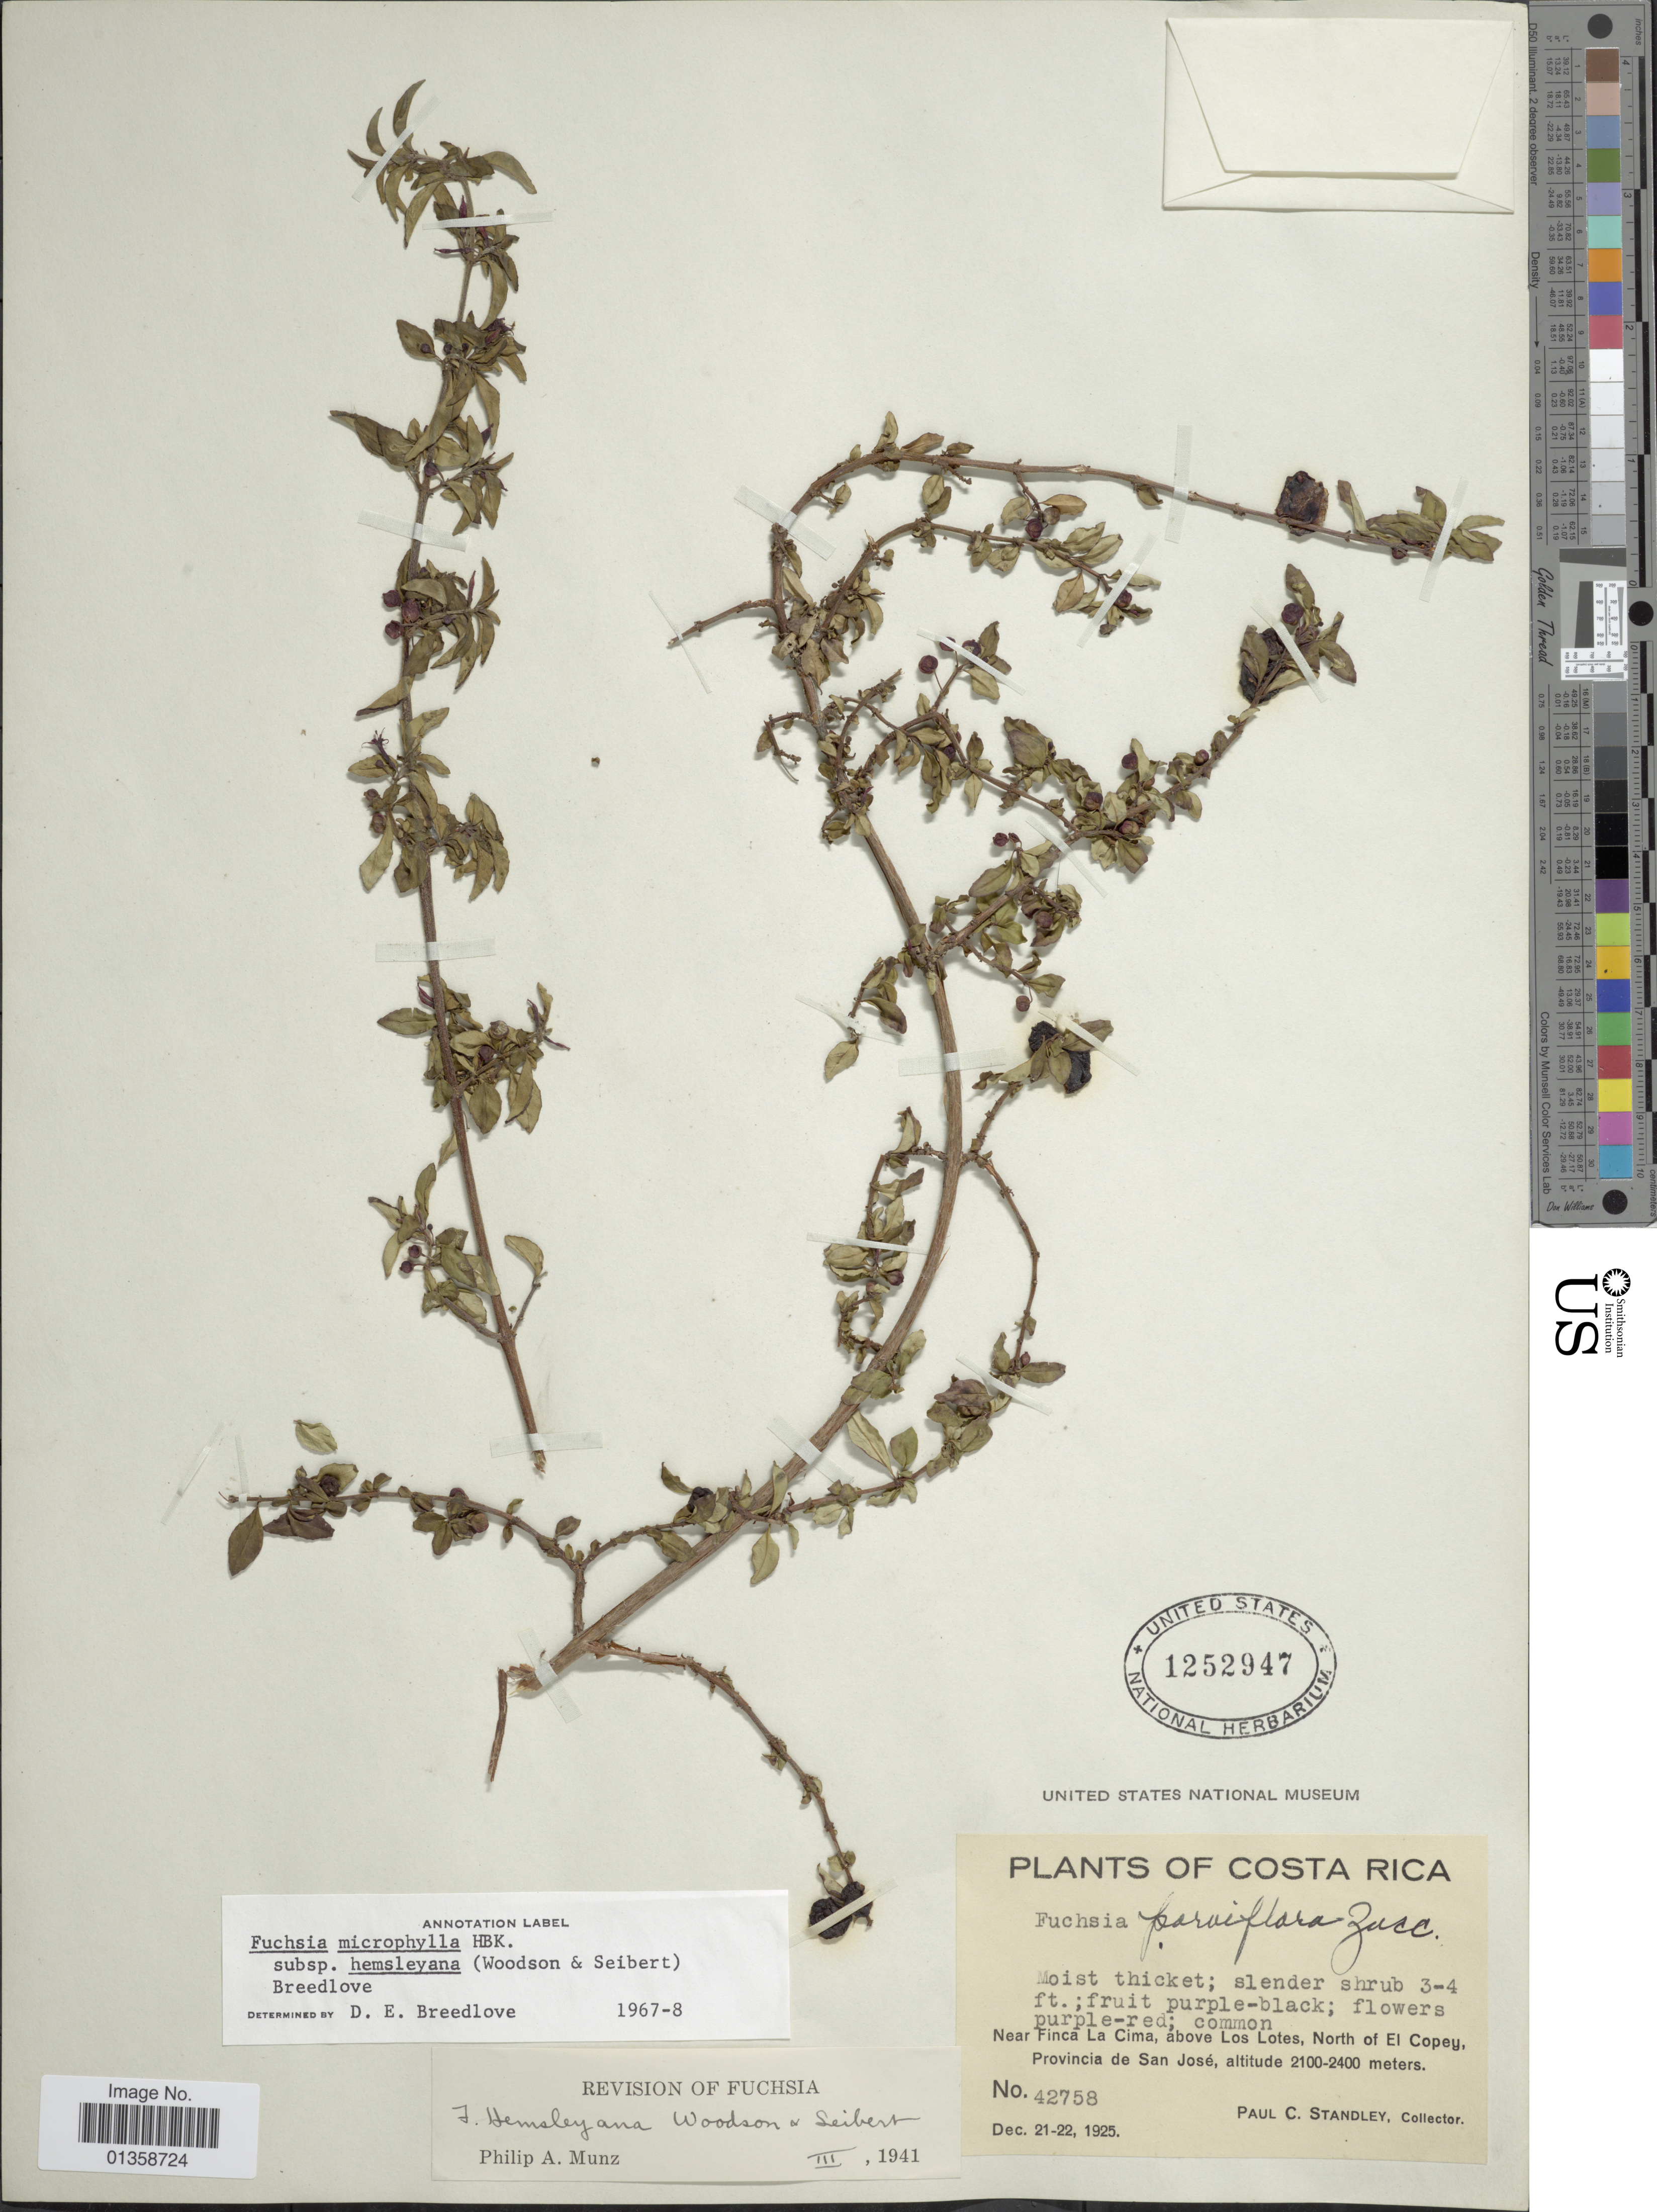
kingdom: Plantae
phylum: Tracheophyta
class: Magnoliopsida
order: Myrtales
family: Onagraceae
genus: Fuchsia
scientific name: Fuchsia microphylla subsp. hemsleyana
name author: (Woodson & Seibert) Breedlove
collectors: P. C. Standley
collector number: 42758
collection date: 1925-12-21/1925-12-22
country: Costa Rica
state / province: San José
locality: Near Finca La Cima, above Los Notes, North of El Copey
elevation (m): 2100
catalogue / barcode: US 1252947